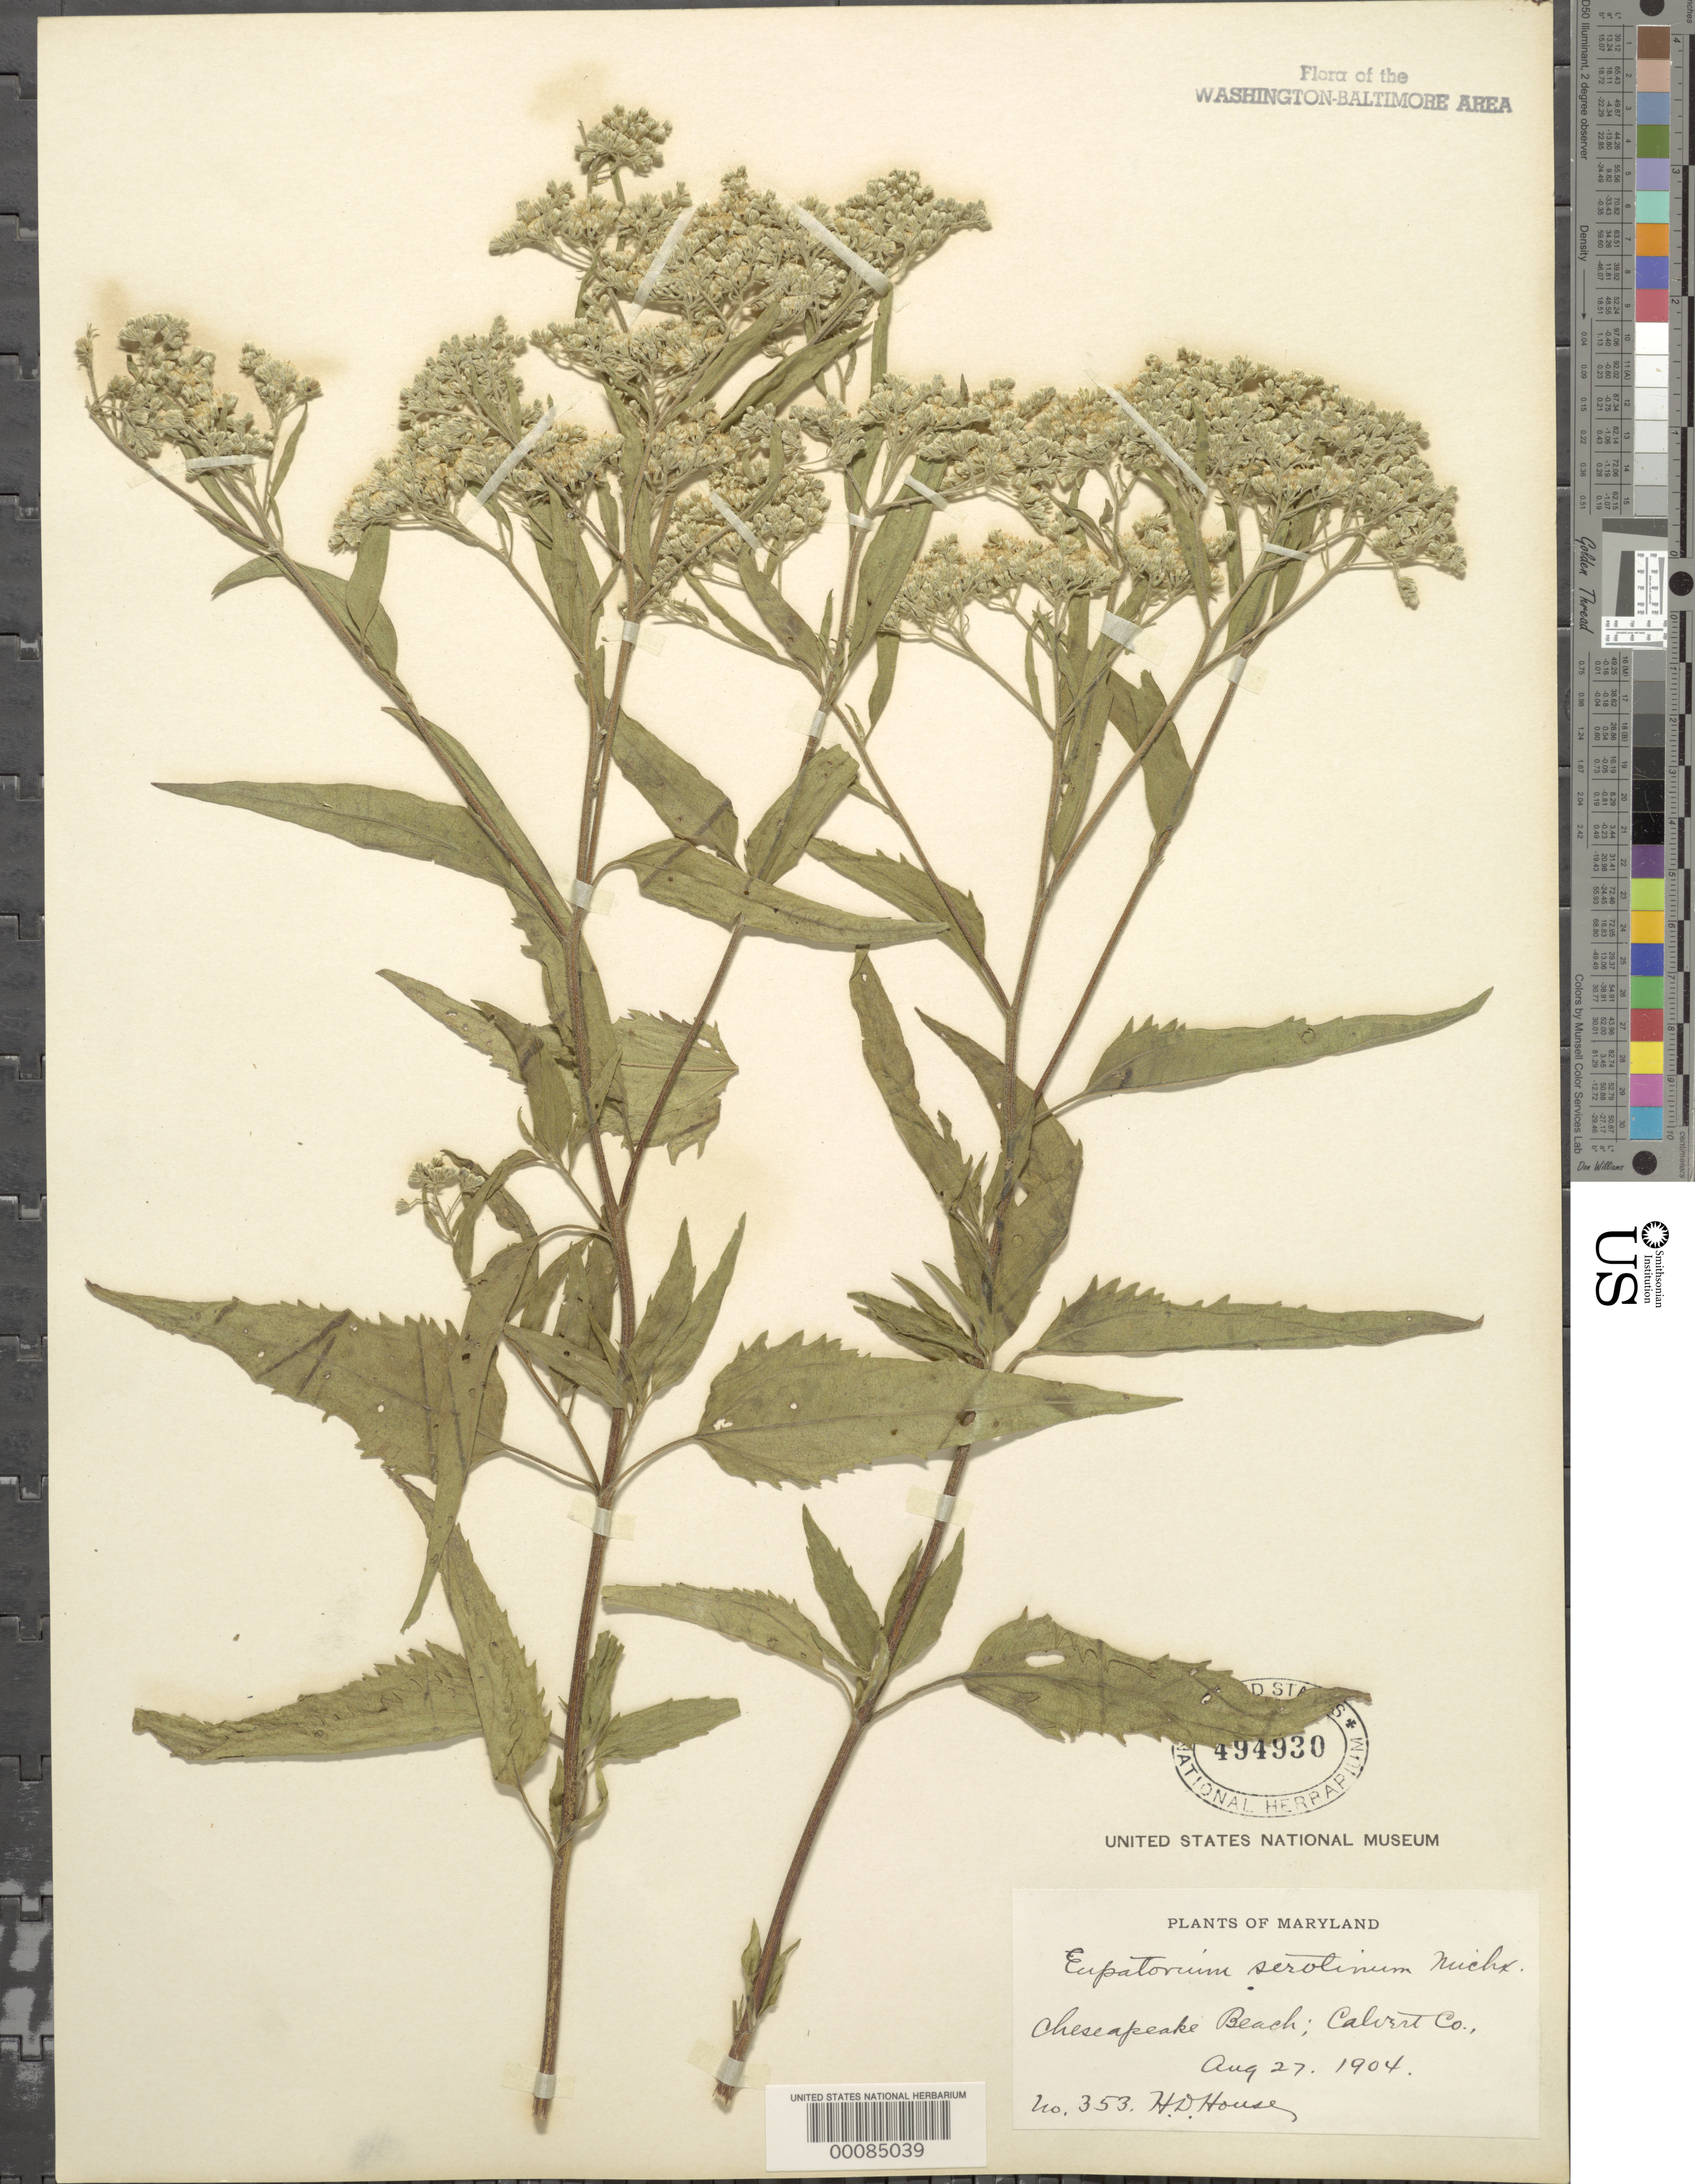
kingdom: Plantae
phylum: Tracheophyta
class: Magnoliopsida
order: Asterales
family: Asteraceae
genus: Eupatorium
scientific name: Eupatorium serotinum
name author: Michx.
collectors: H. D. House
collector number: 353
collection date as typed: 27 Aug 1904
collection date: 1904-08-27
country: United States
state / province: Maryland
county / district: Calvert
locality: Chesapeake Beach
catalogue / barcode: US 494930